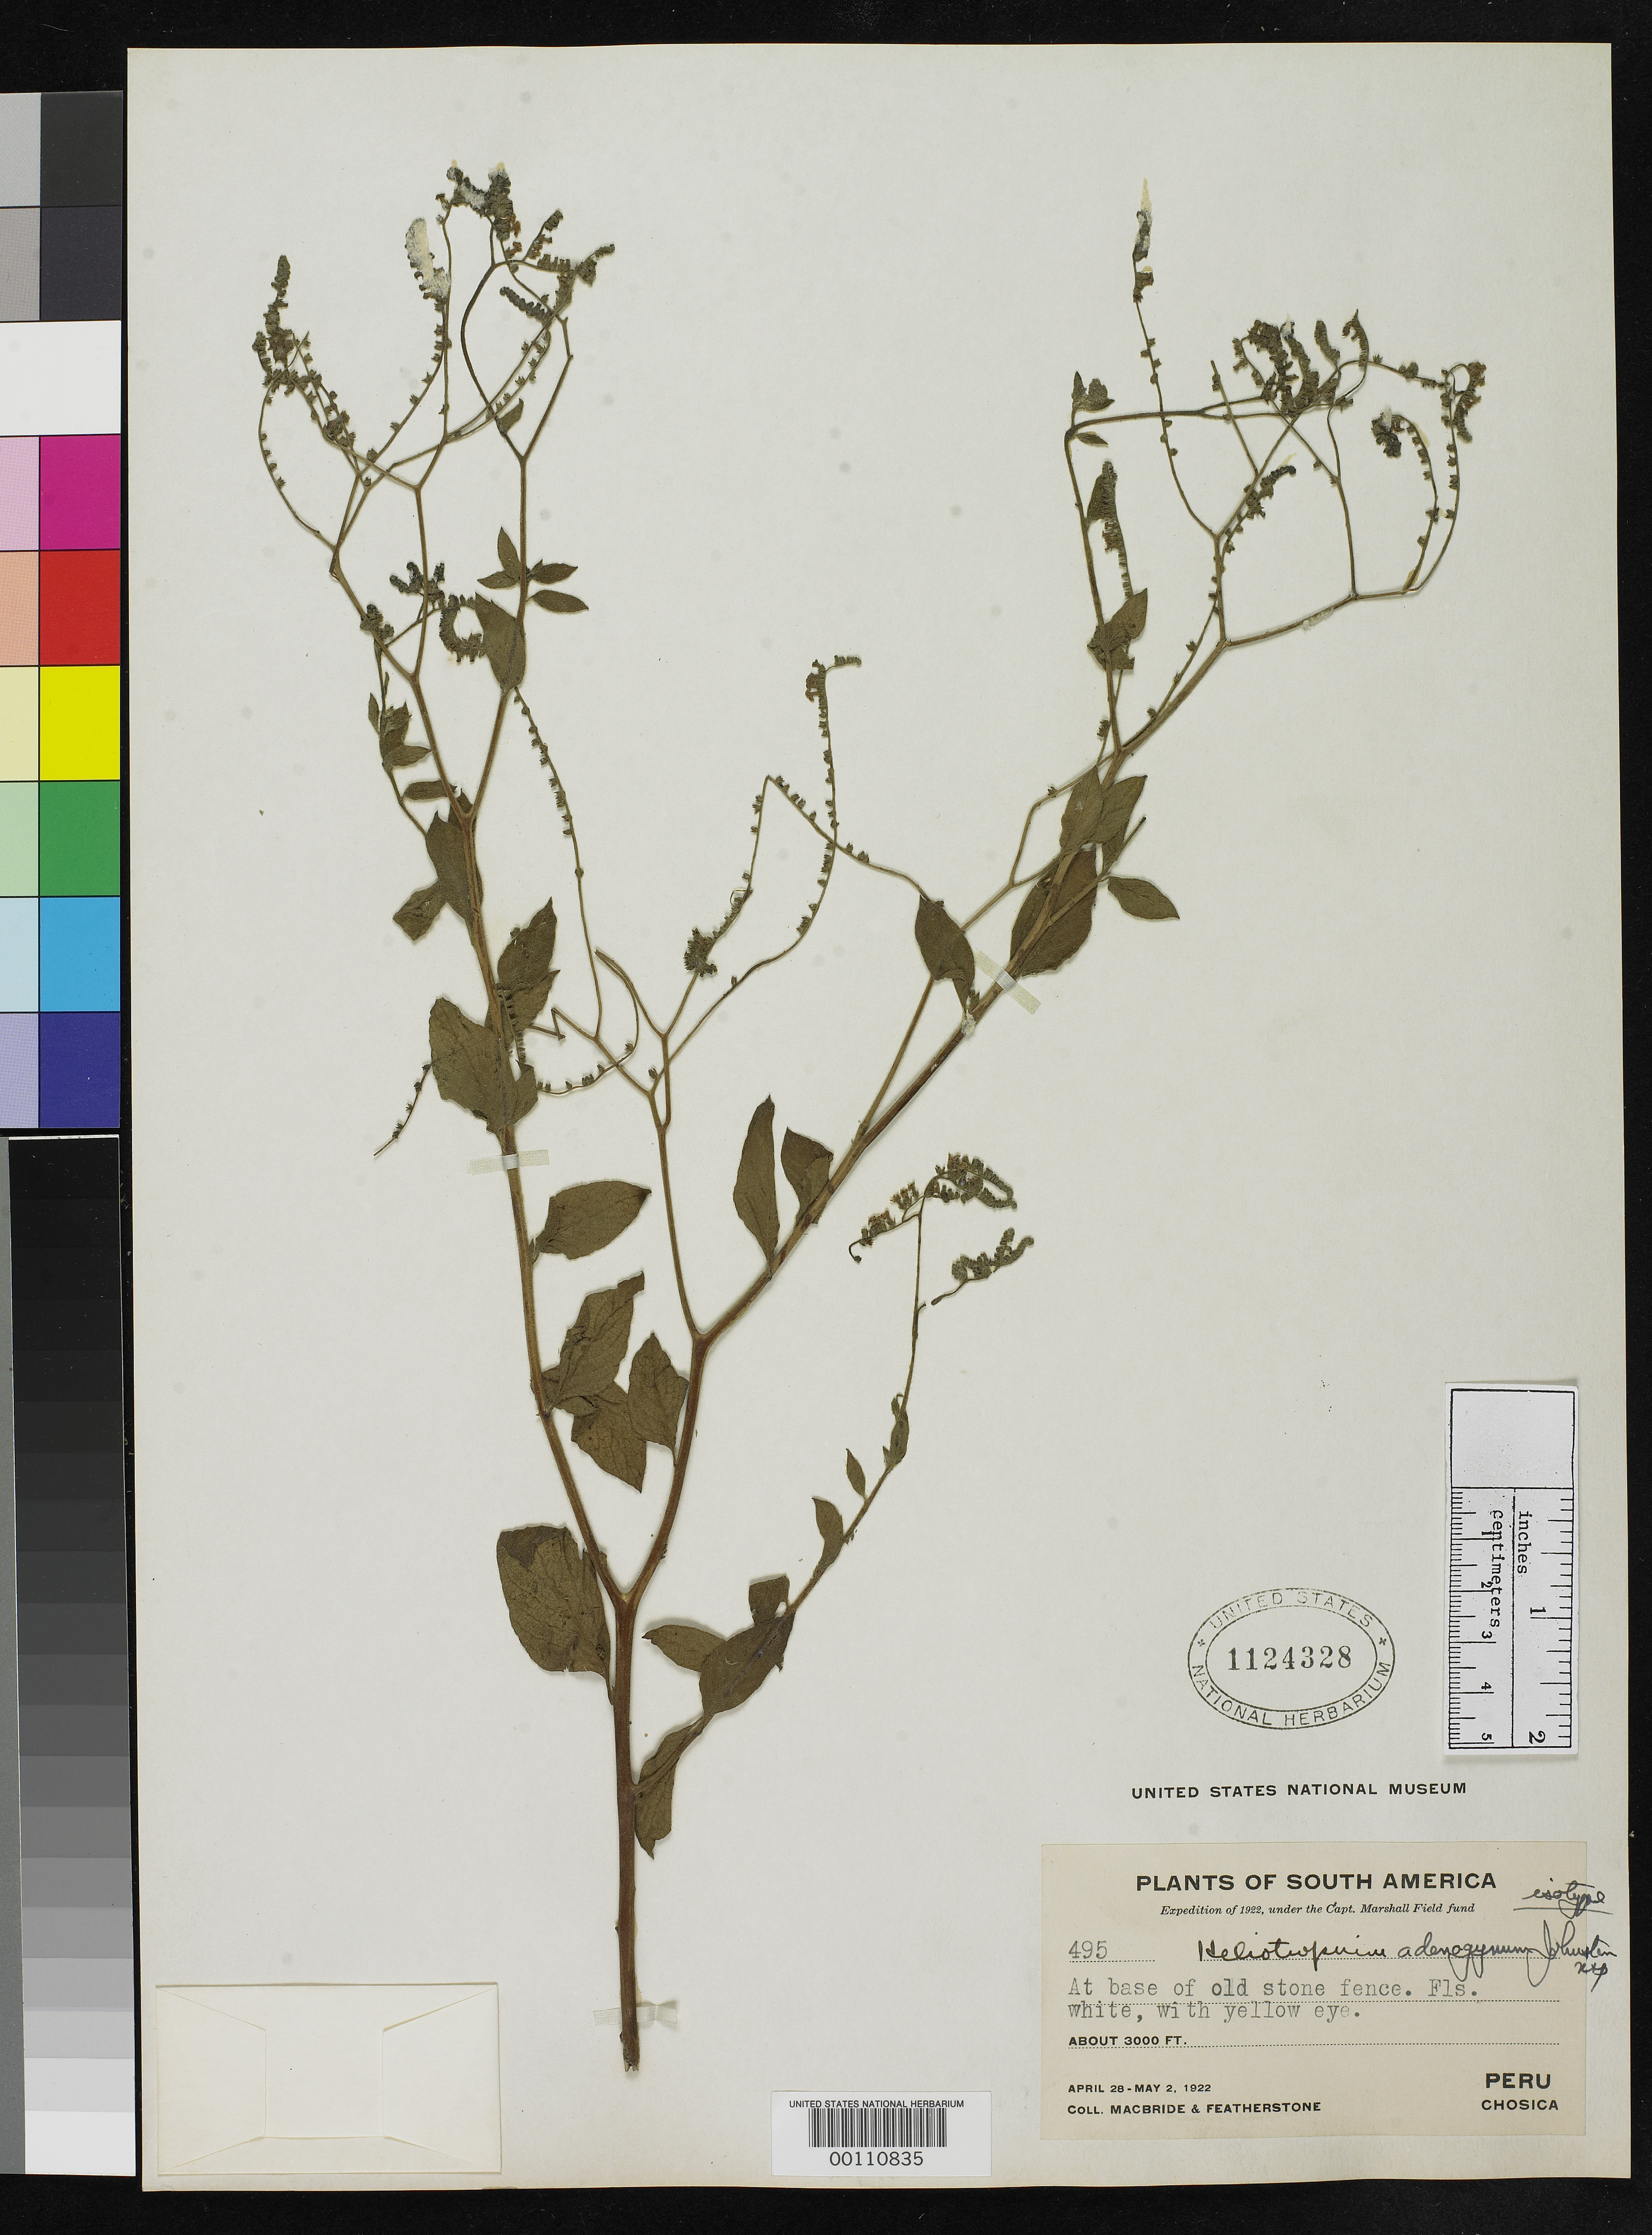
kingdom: Plantae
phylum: Tracheophyta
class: Magnoliopsida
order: Boraginales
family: Heliotropiaceae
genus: Heliotropium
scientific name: Heliotropium adenogynum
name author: I.M. Johnst.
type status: Isotype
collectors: J. F. Macbride & W. Featherstone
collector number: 495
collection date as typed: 28 Apr 1922 to 02 May 1922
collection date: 1922-04-28/1922-05-02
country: Peru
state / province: Lima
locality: Chosica.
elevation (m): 914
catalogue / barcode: US 1124328